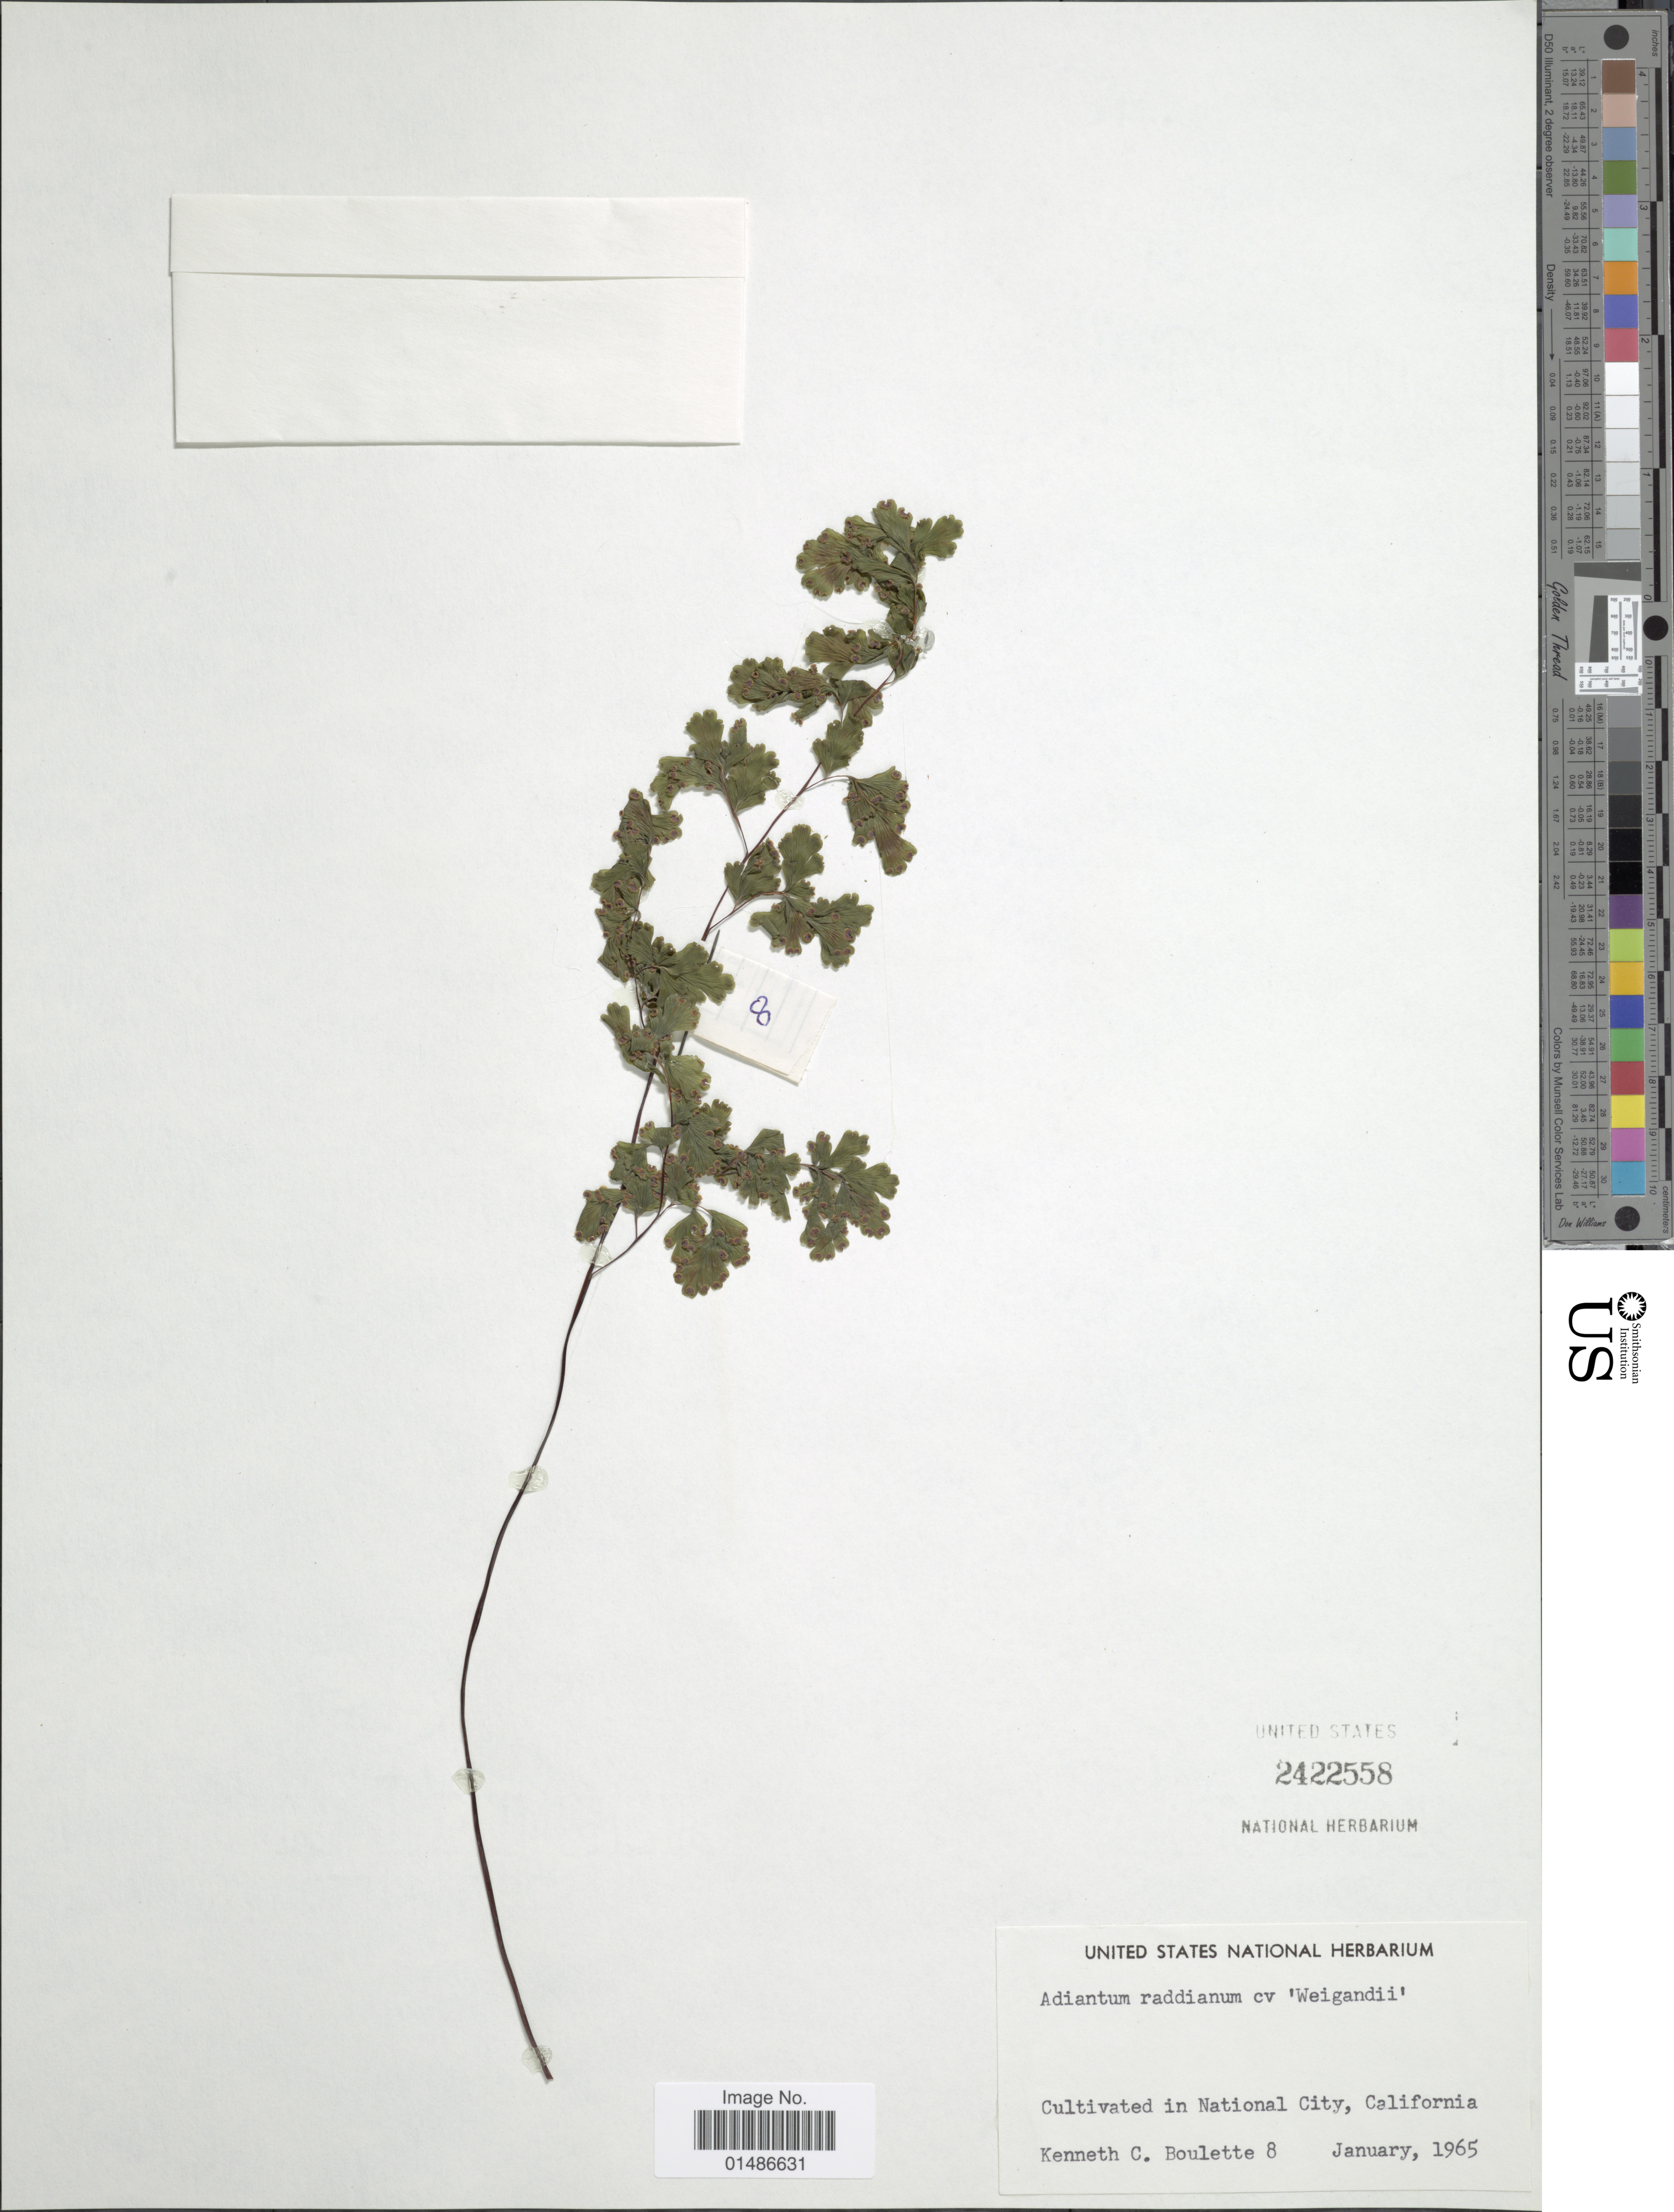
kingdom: Plantae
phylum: Tracheophyta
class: Polypodiopsida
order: Polypodiales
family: Pteridaceae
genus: Adiantum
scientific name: Adiantum raddianum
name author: C. Presl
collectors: K. Boulette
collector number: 8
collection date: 1965-01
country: United States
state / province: California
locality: Cultivated in National City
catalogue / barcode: US 2422558